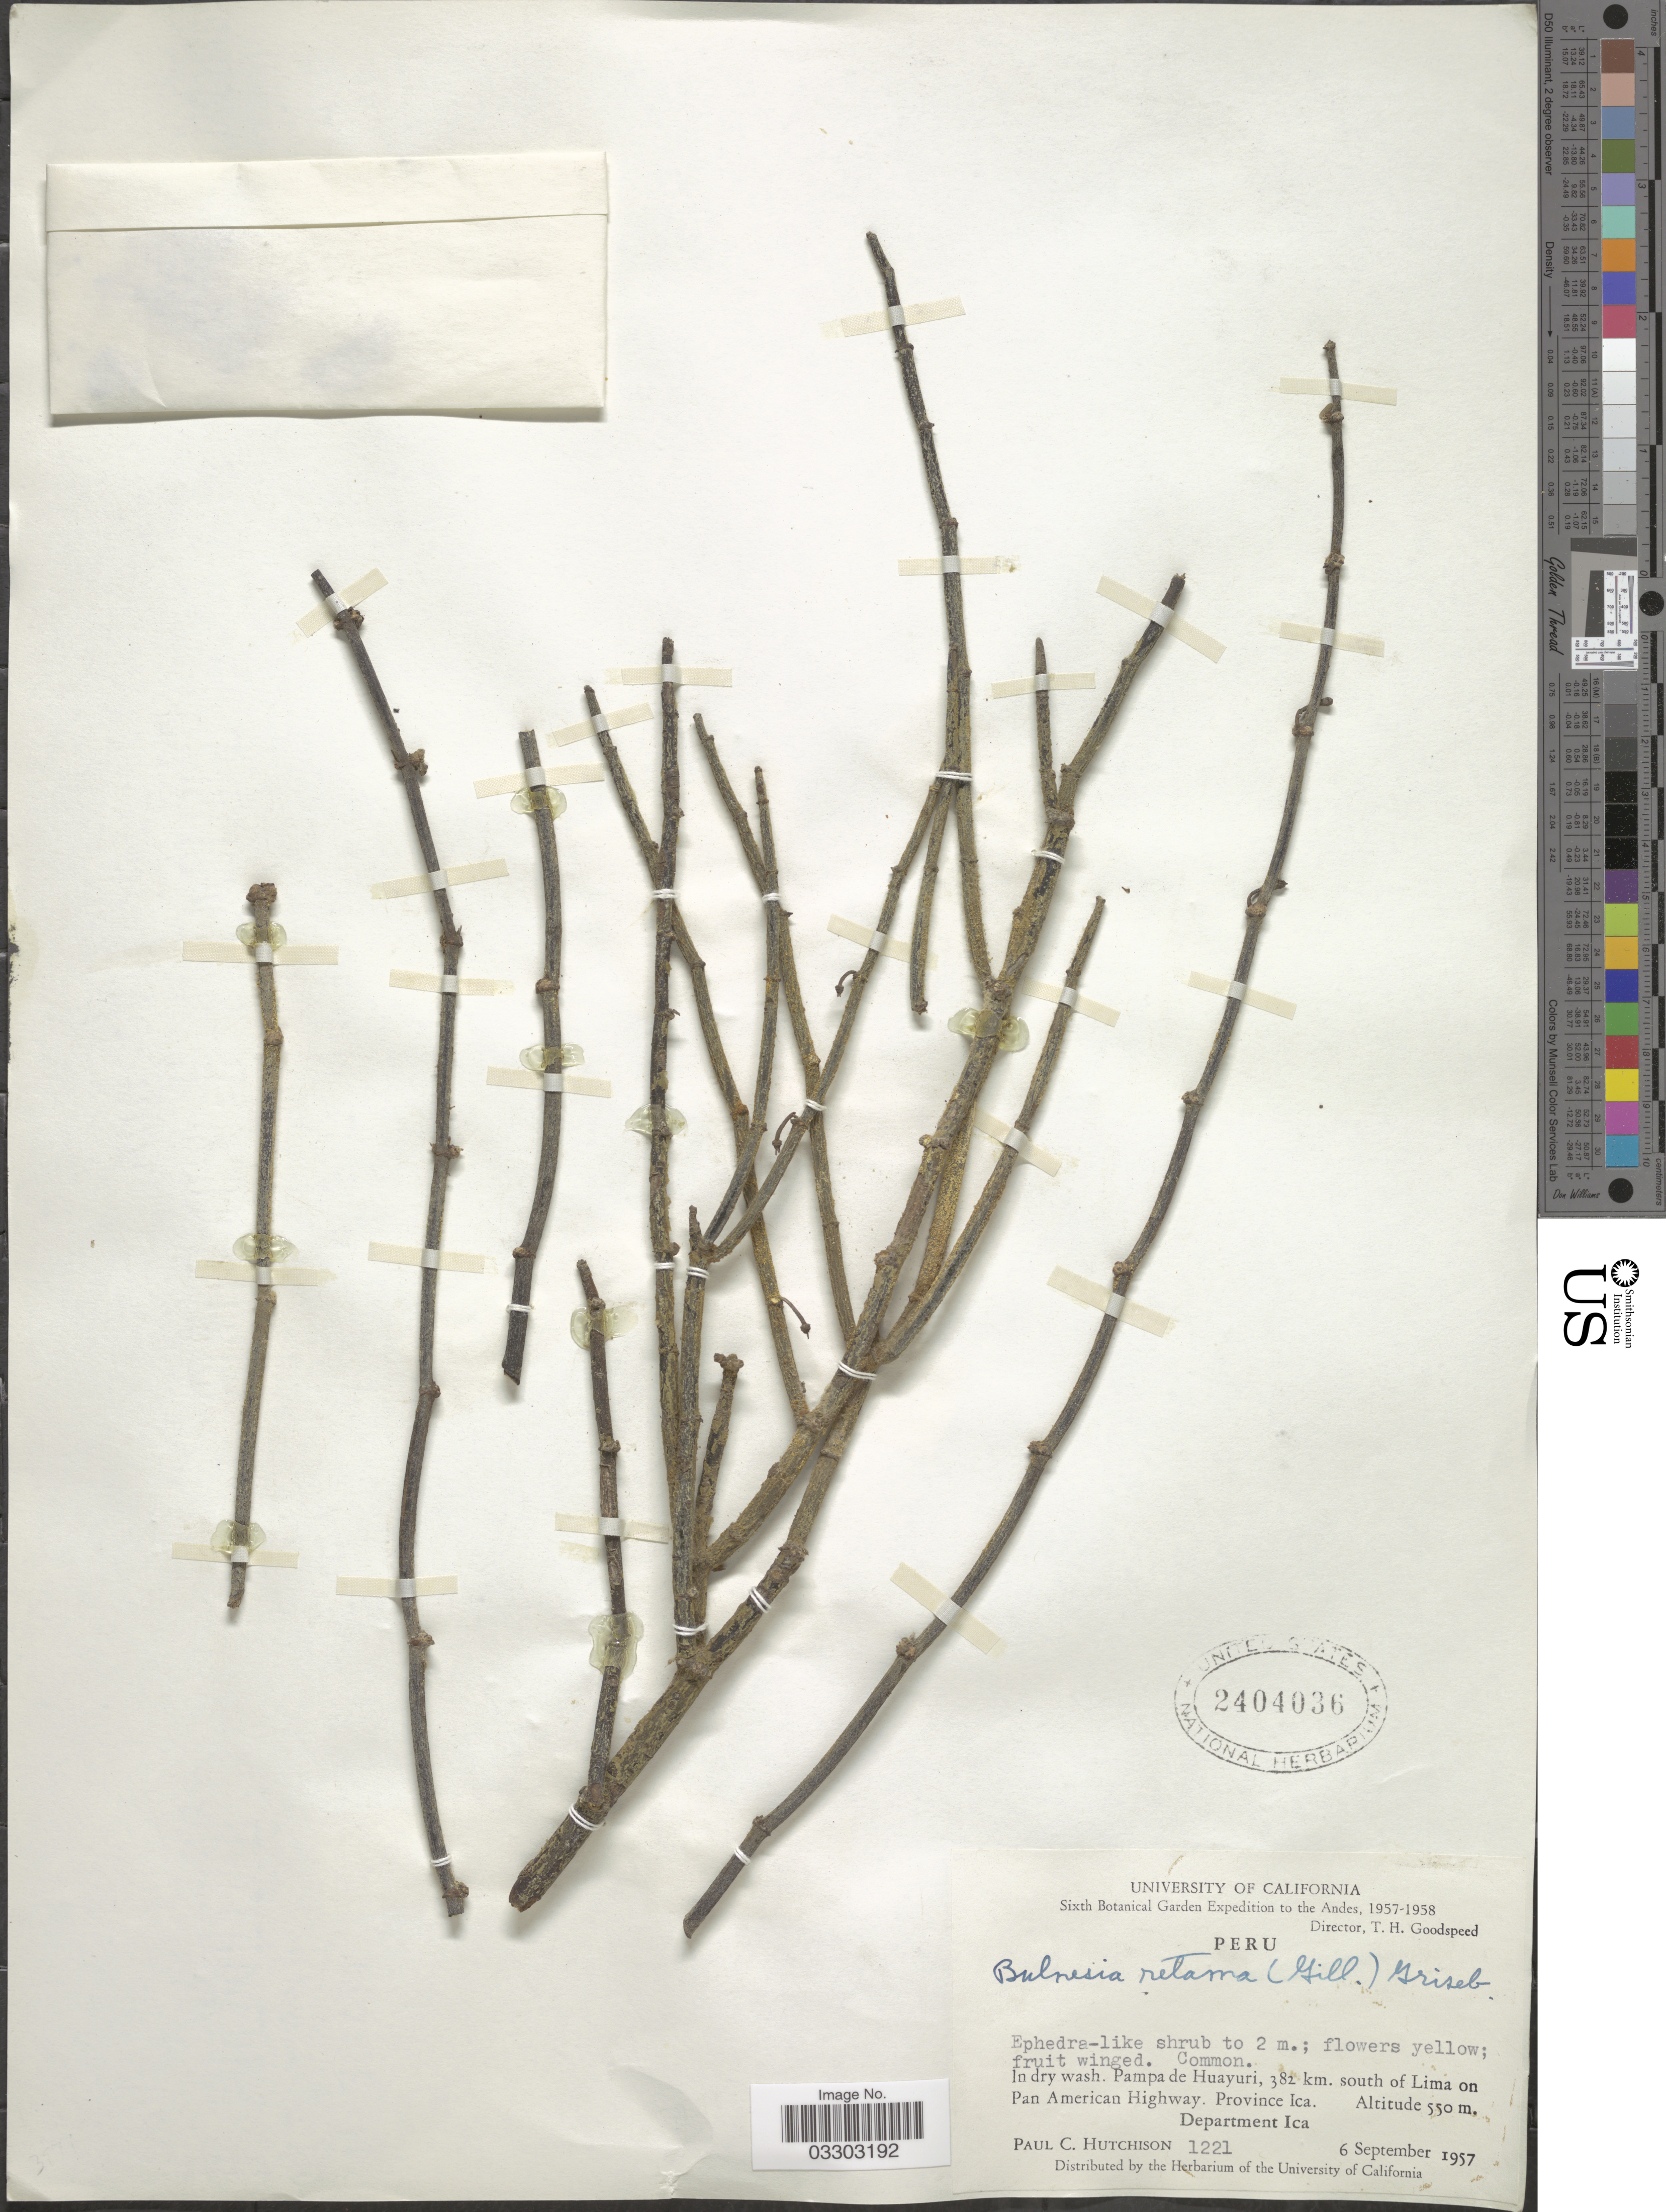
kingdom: Plantae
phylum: Tracheophyta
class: Magnoliopsida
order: Zygophyllales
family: Zygophyllaceae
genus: Bulnesia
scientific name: Bulnesia retama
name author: (Gillies ex Hook. & Arn.) Griseb.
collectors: P. C. Hutchison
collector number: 1221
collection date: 1957-09-06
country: Peru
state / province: Ica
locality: Andes. Pampa de Huayuri, 382 km. south of Lima on Pan American Highway. Department Ica.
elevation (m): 550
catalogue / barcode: US 2404036